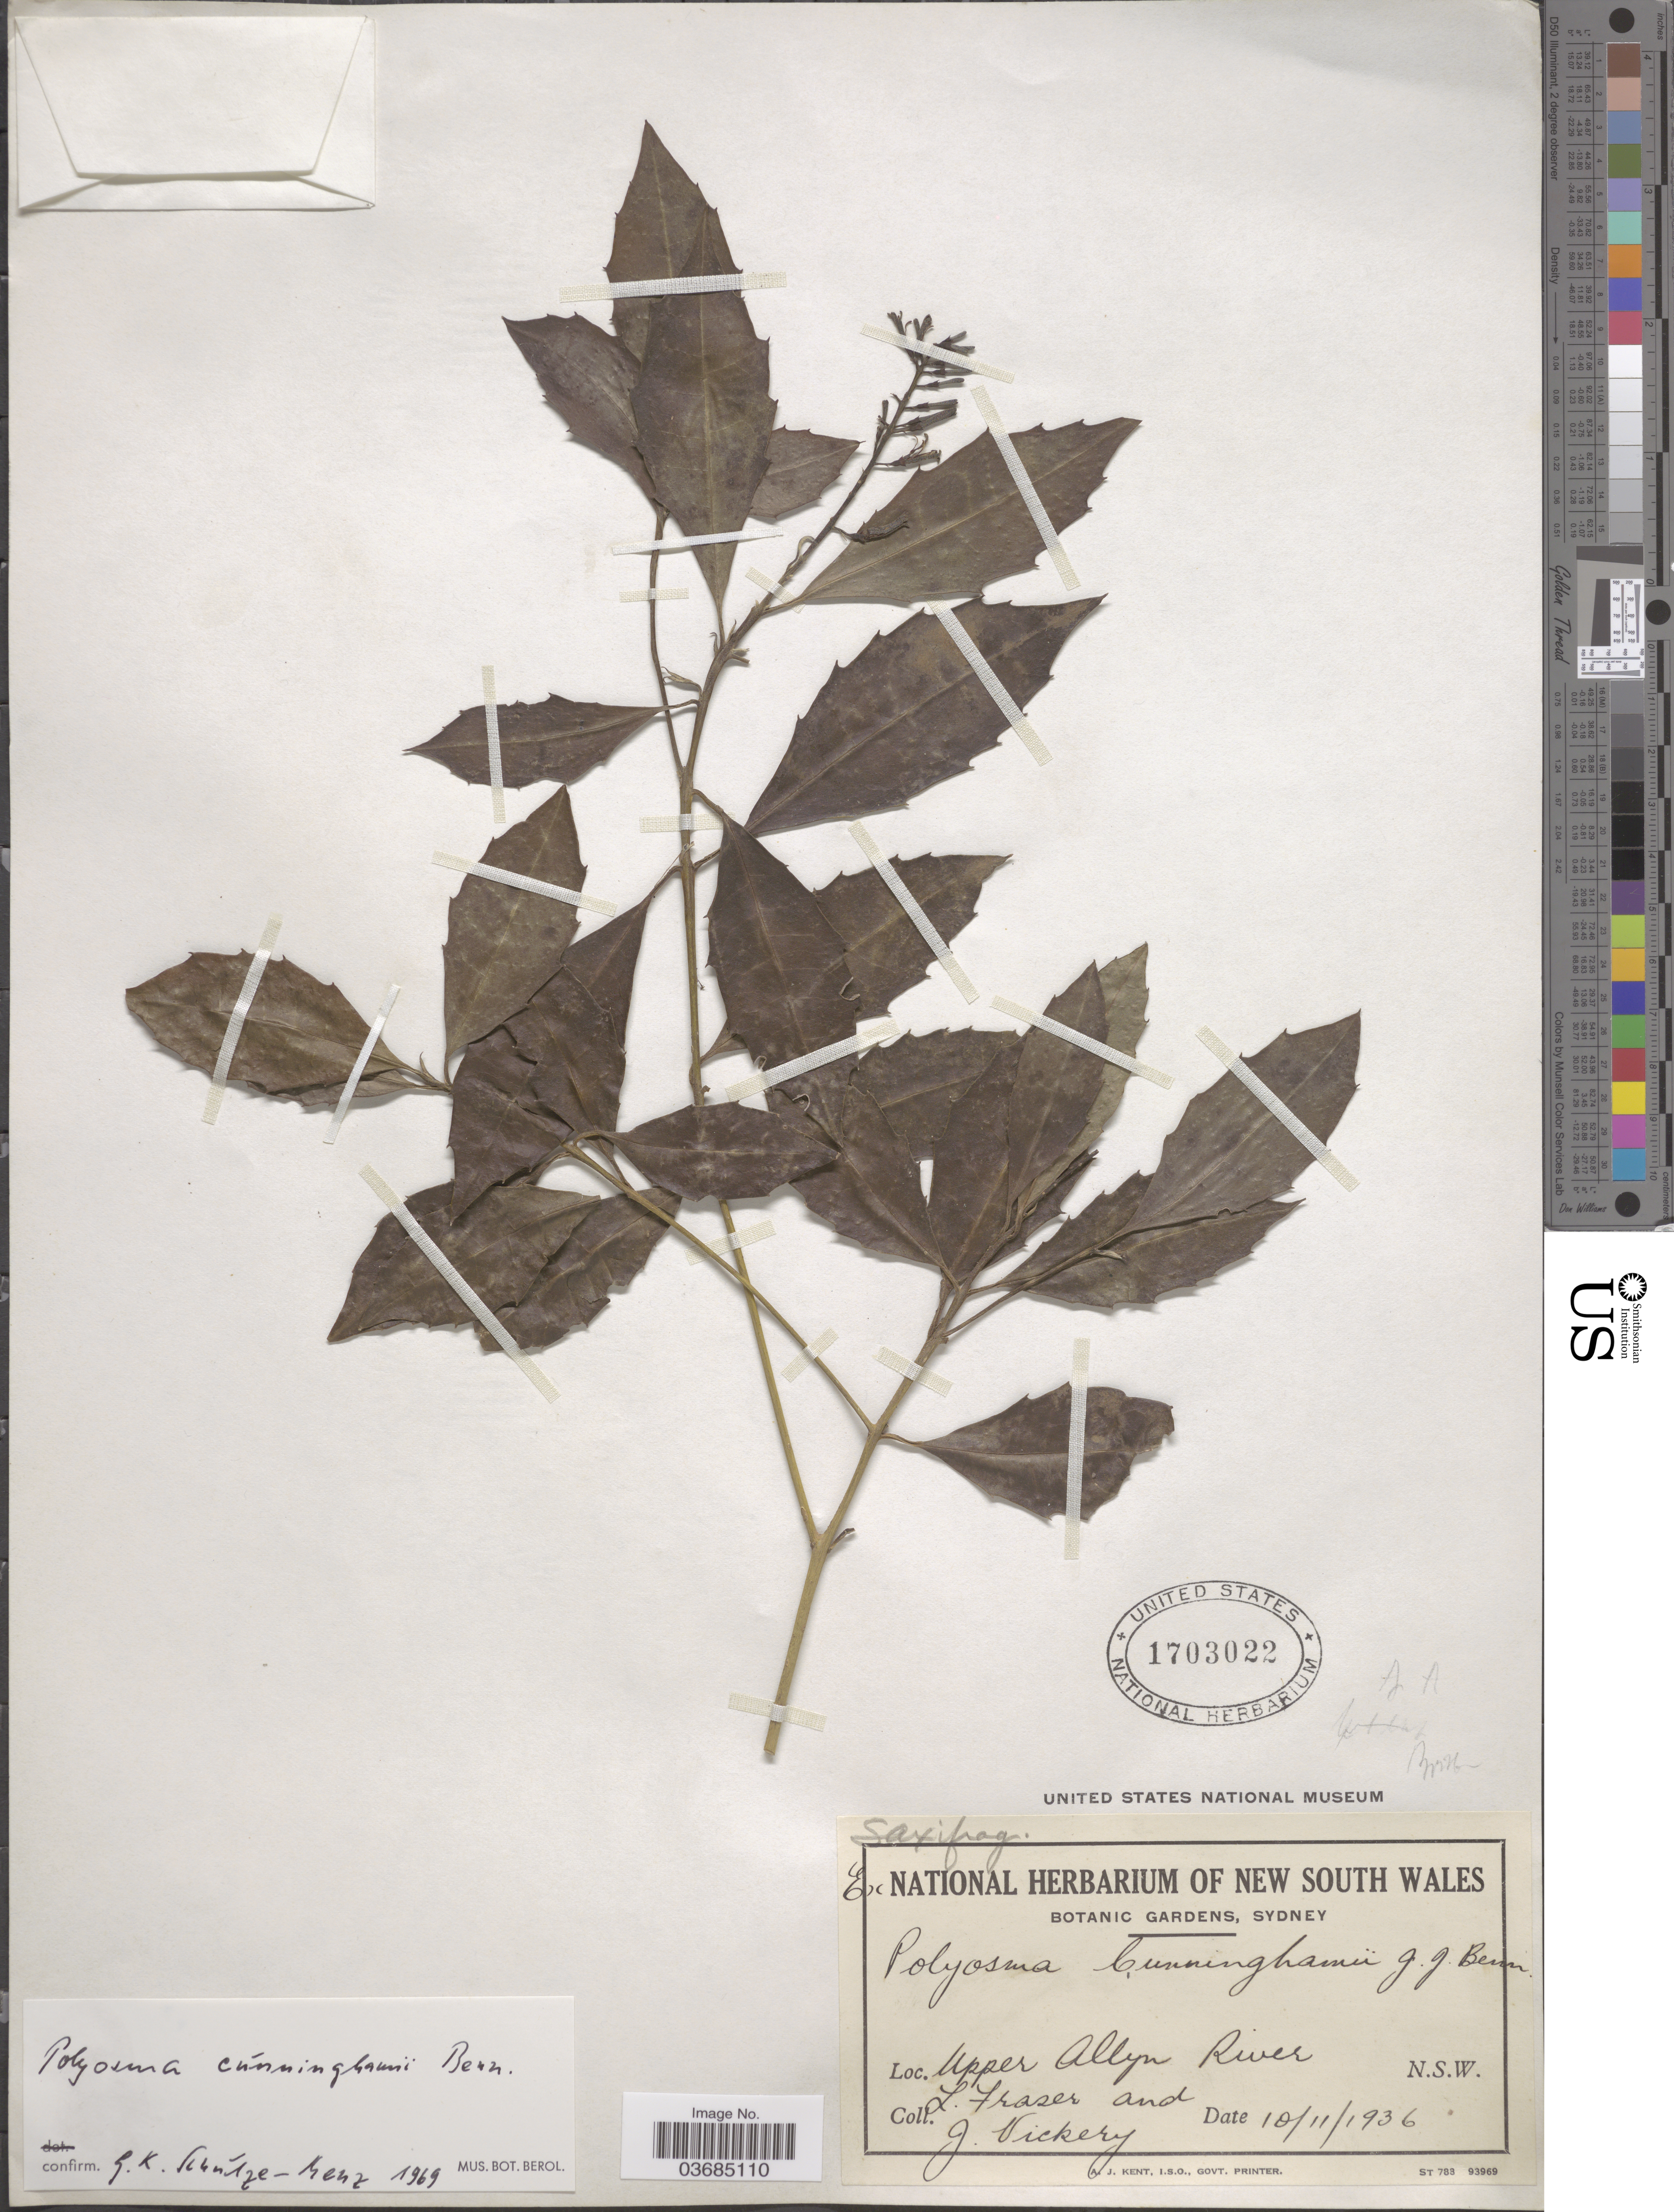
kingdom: Plantae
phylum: Tracheophyta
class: Magnoliopsida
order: Escalloniales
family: Escalloniaceae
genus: Polyosma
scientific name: Polyosma cunninghamii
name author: Benn.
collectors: L. Fraser & J. Vickery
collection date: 1936-11-10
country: Australia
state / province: New South Wales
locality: Upper Allyn River.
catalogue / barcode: US 1703022